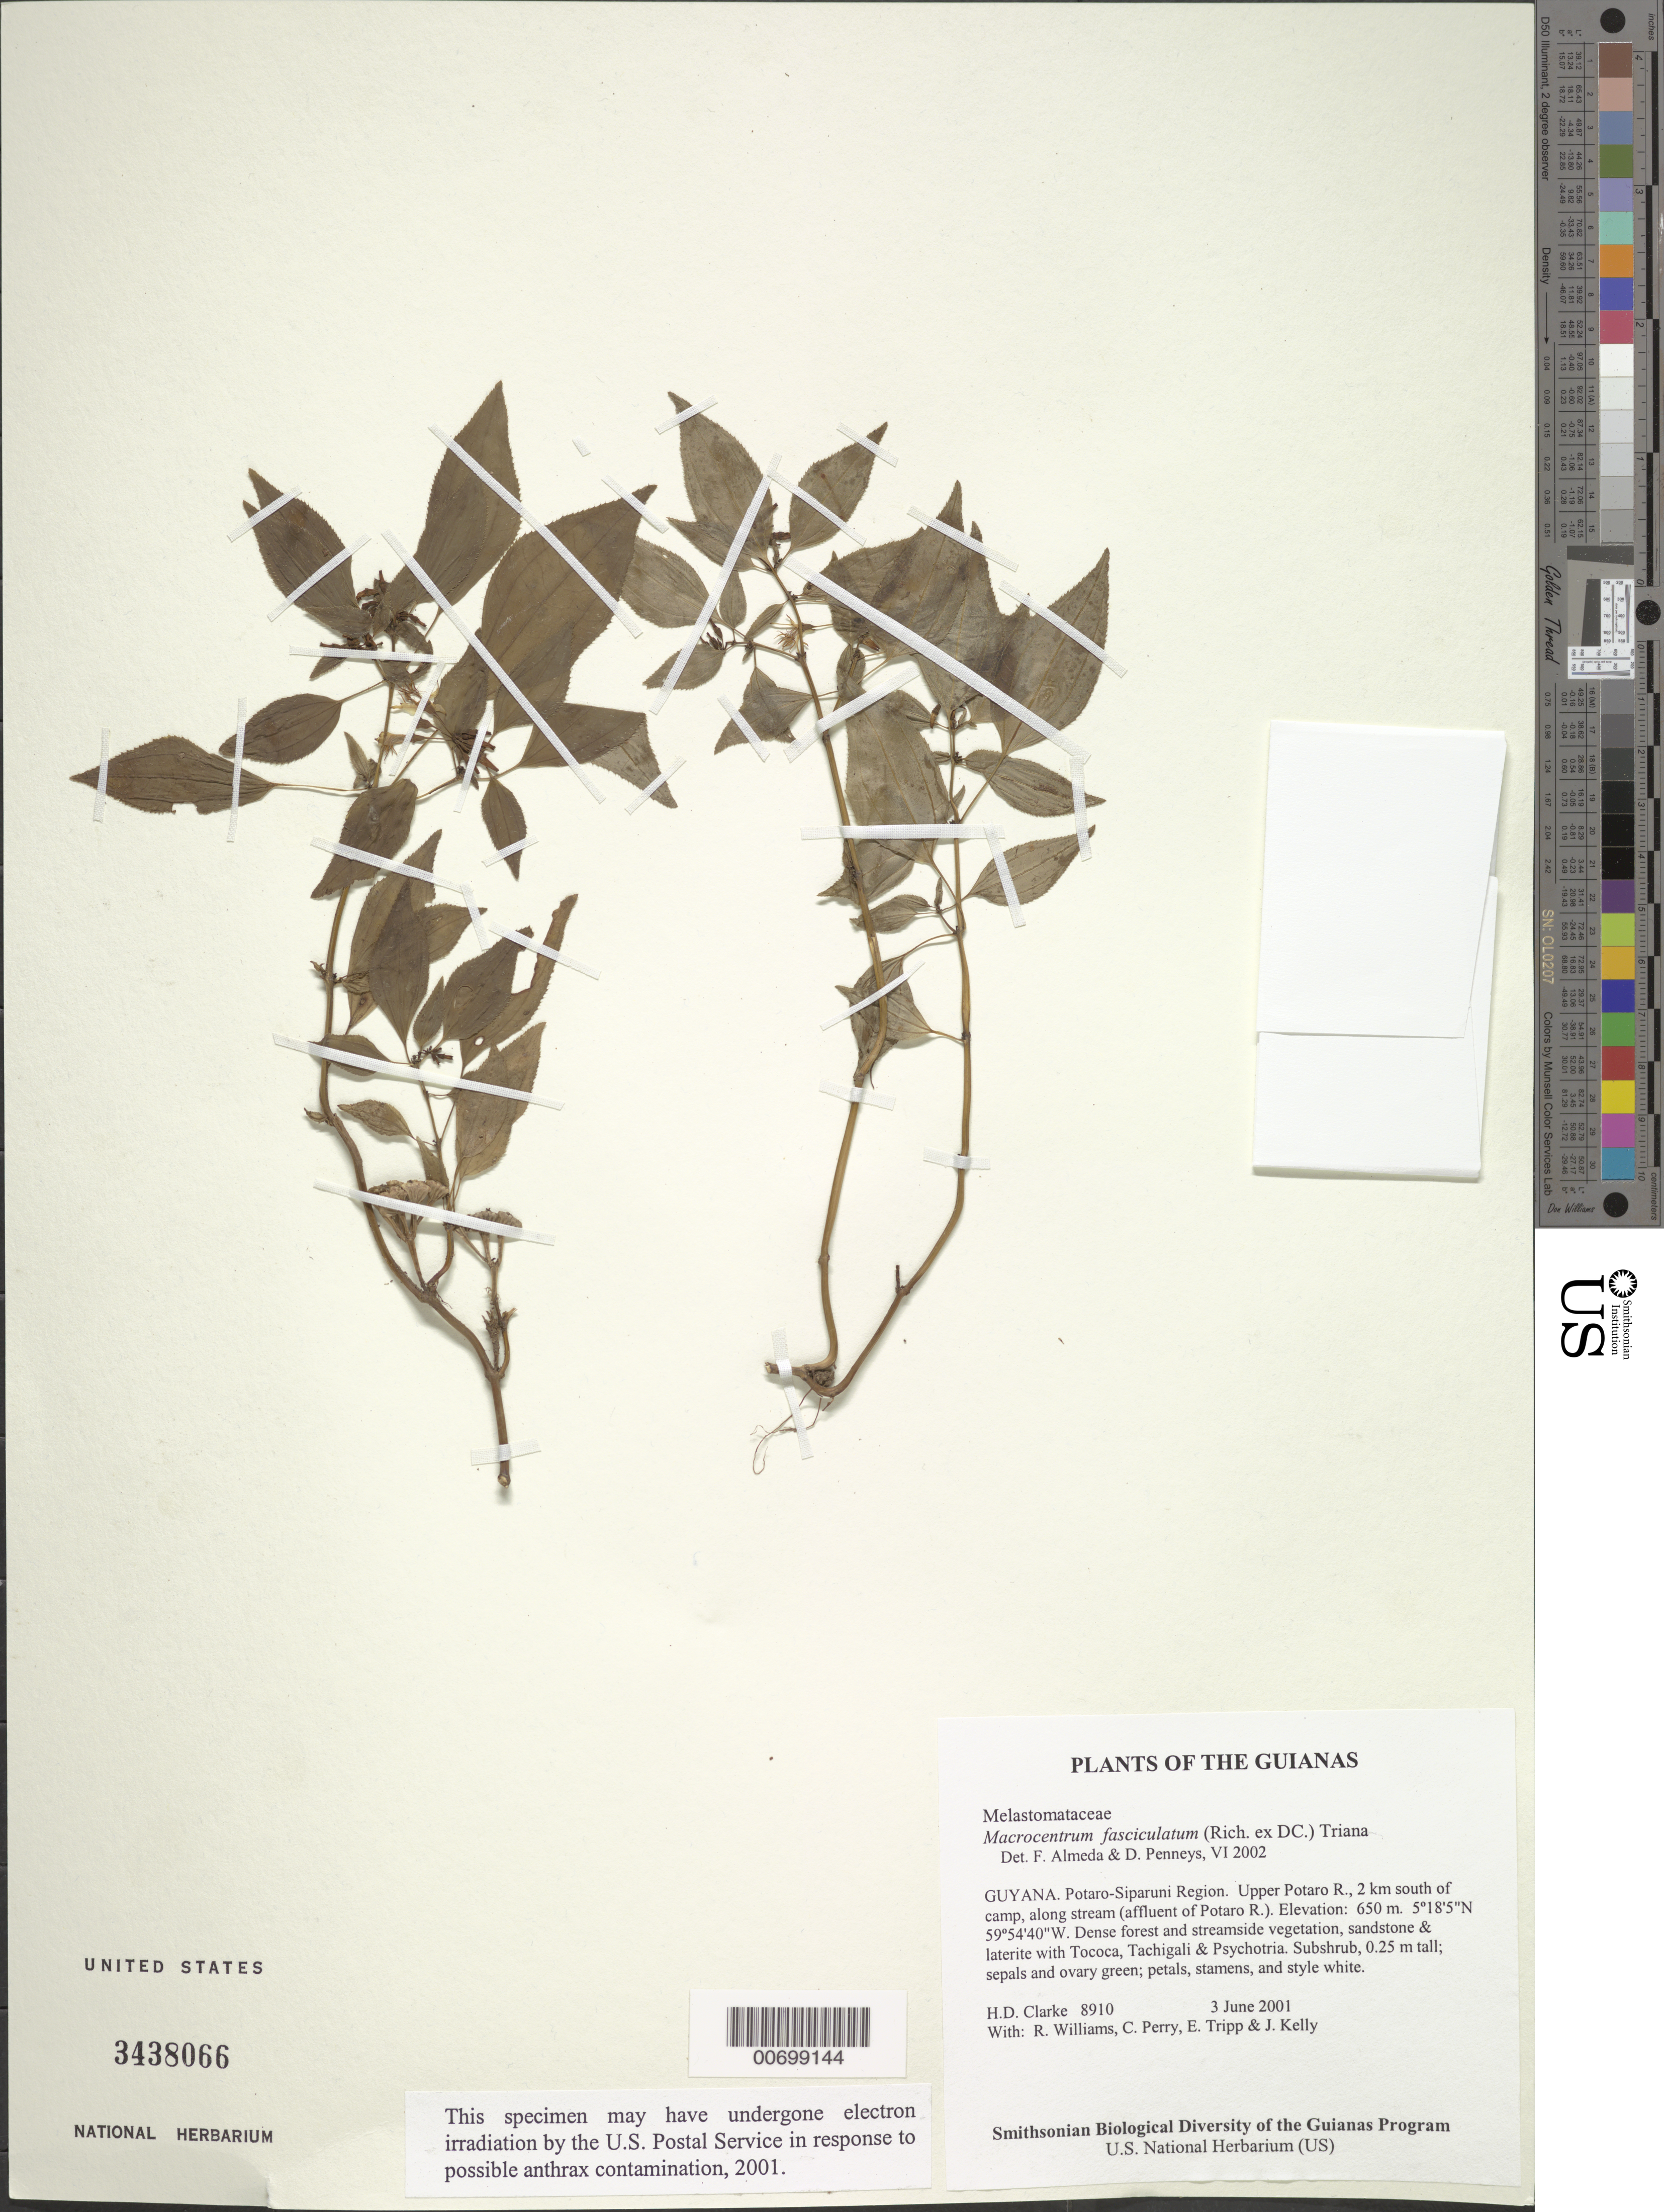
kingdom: Plantae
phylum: Tracheophyta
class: Magnoliopsida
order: Myrtales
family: Melastomataceae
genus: Macrocentrum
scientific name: Macrocentrum fasciculatum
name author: (Rich. ex DC.) Triana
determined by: Almeda, F.; Penneys, D. S.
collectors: H. D. Clarke, R. Williams, C. Perry, E. Tripp & J. Kelly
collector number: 8910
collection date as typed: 3 June 2001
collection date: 2001-06-03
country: Guyana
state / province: Potaro-Siparuni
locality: Upper Potaro R., 2 km south of camp, along stream (affluent of Potaro R.)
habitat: Dense forest and streamside vegetation, sandstone & laterite with Tococa, Tachigali & Psychotria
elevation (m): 650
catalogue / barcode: US 3438066